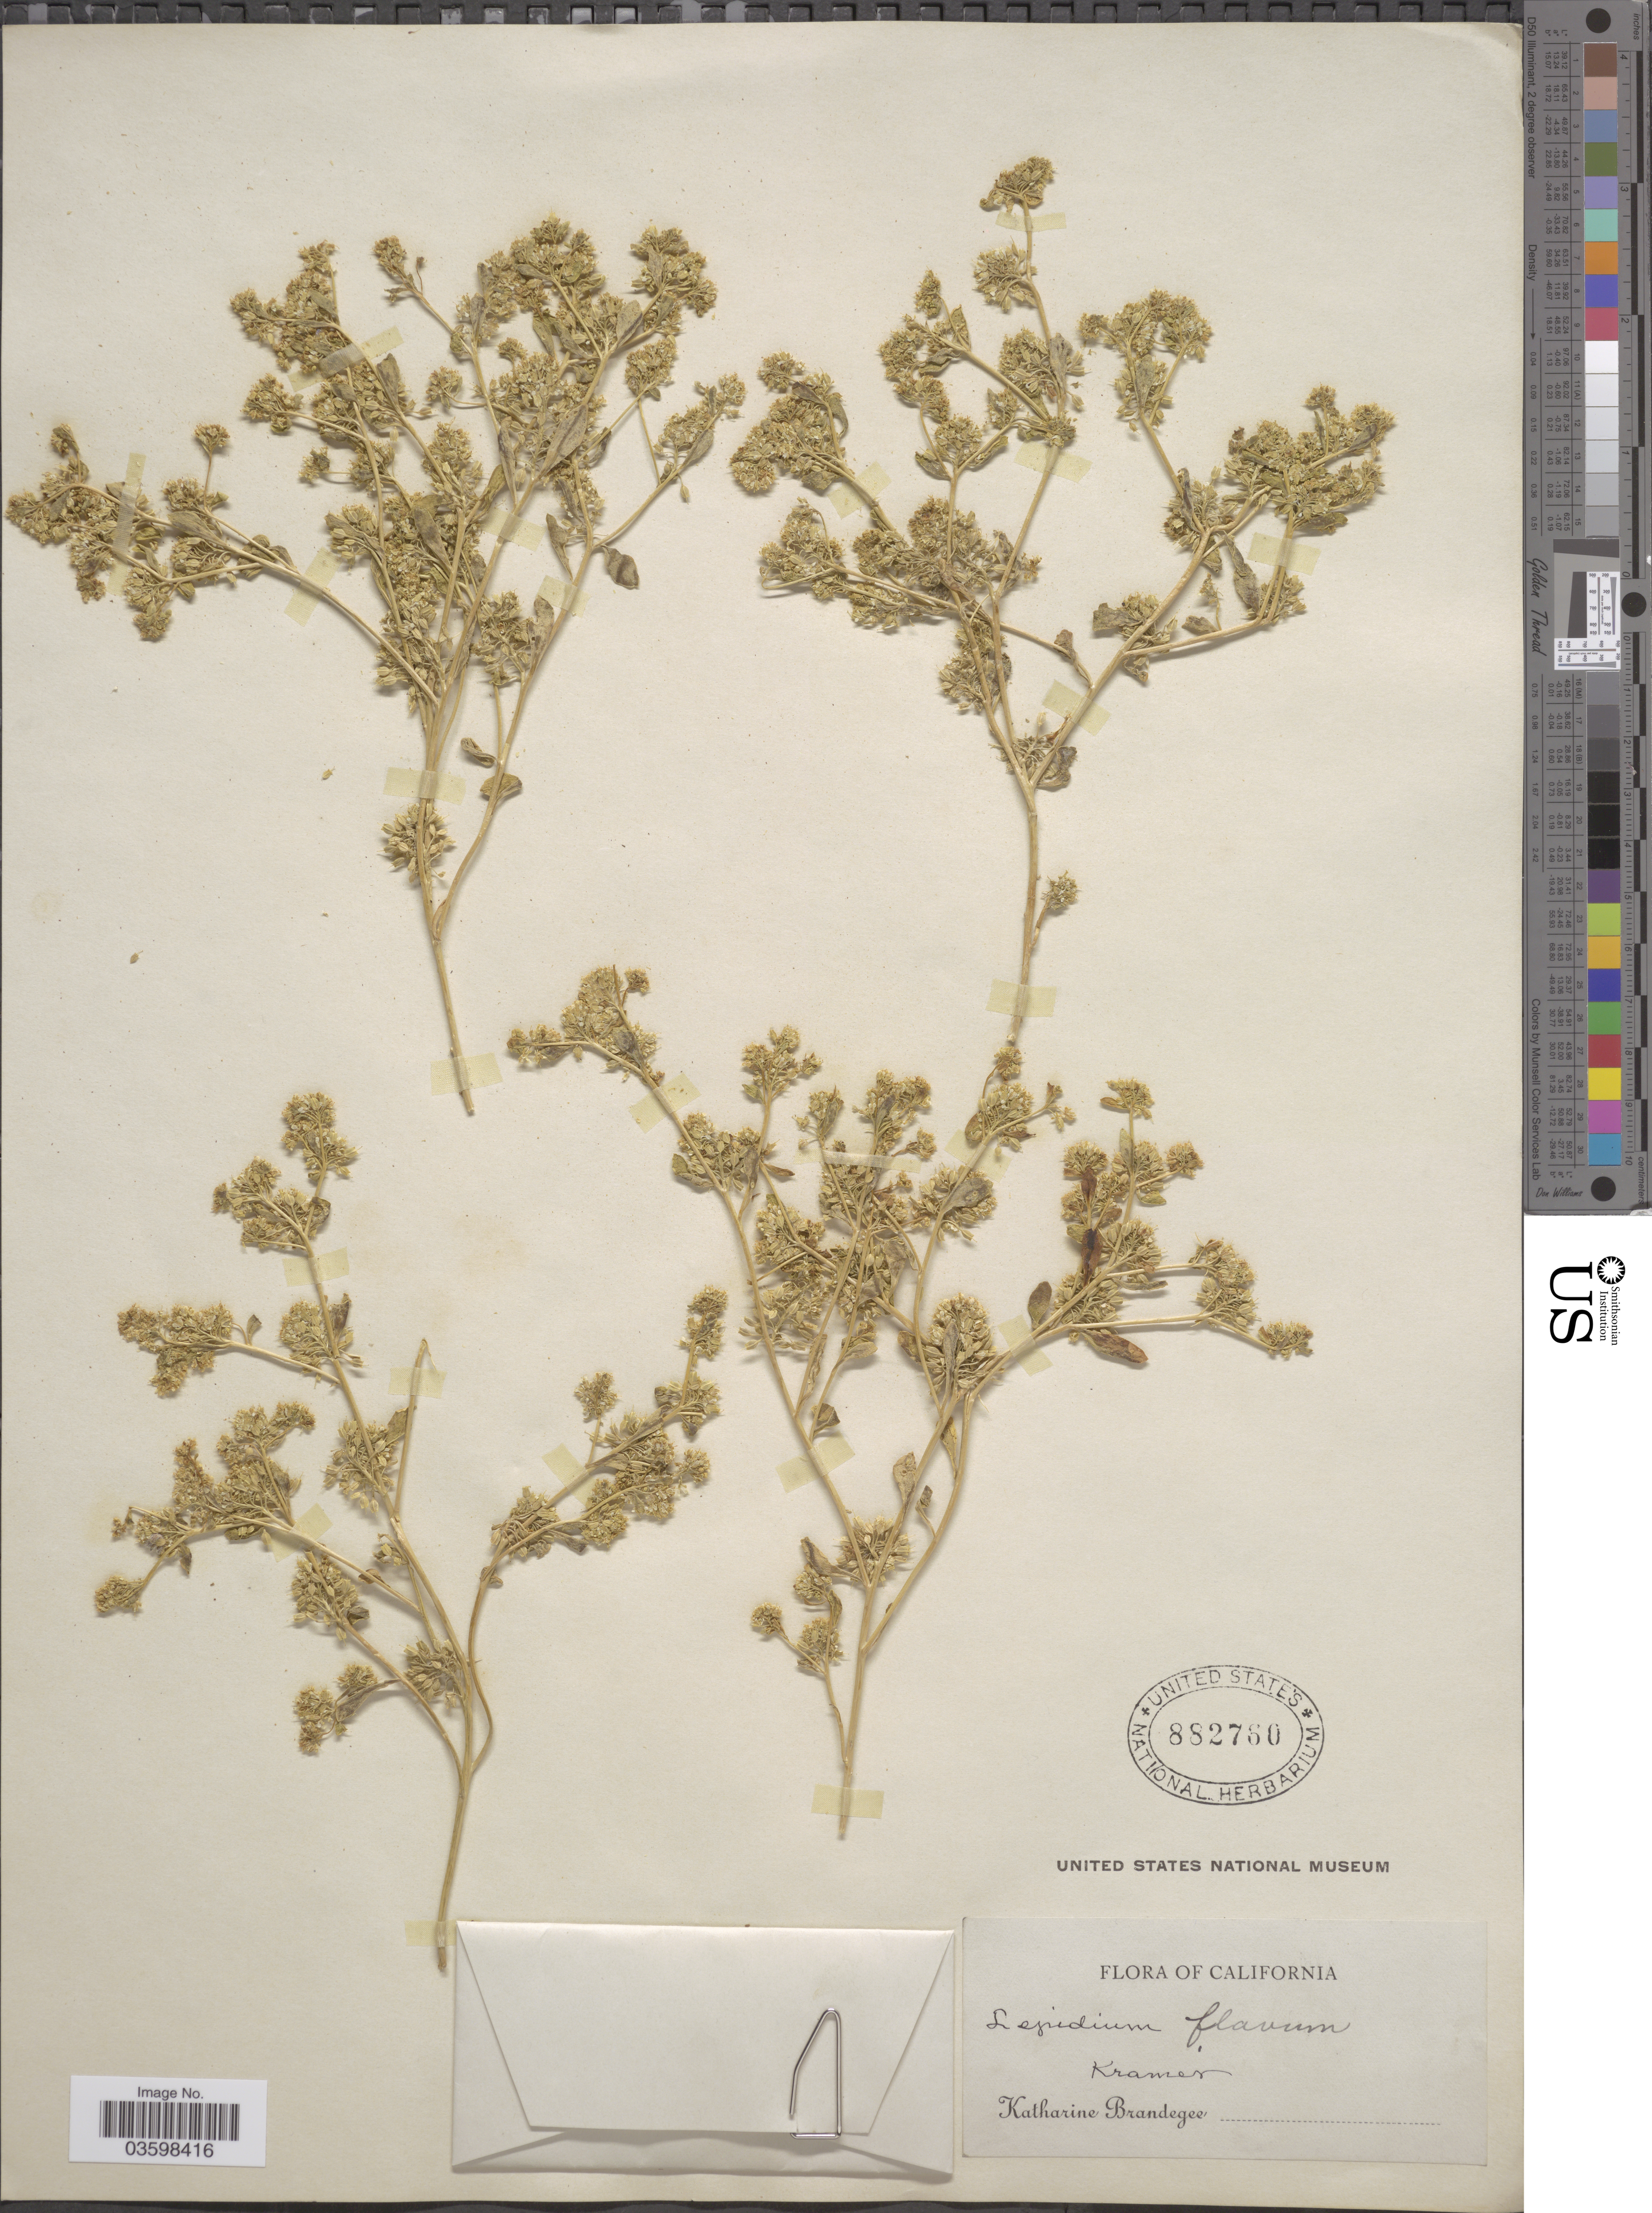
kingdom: Plantae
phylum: Tracheophyta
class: Magnoliopsida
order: Brassicales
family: Brassicaceae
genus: Lepidium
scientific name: Lepidium flavum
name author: Torr.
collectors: M. K. Brandegee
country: United States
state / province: California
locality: Kramer.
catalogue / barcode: US 882760